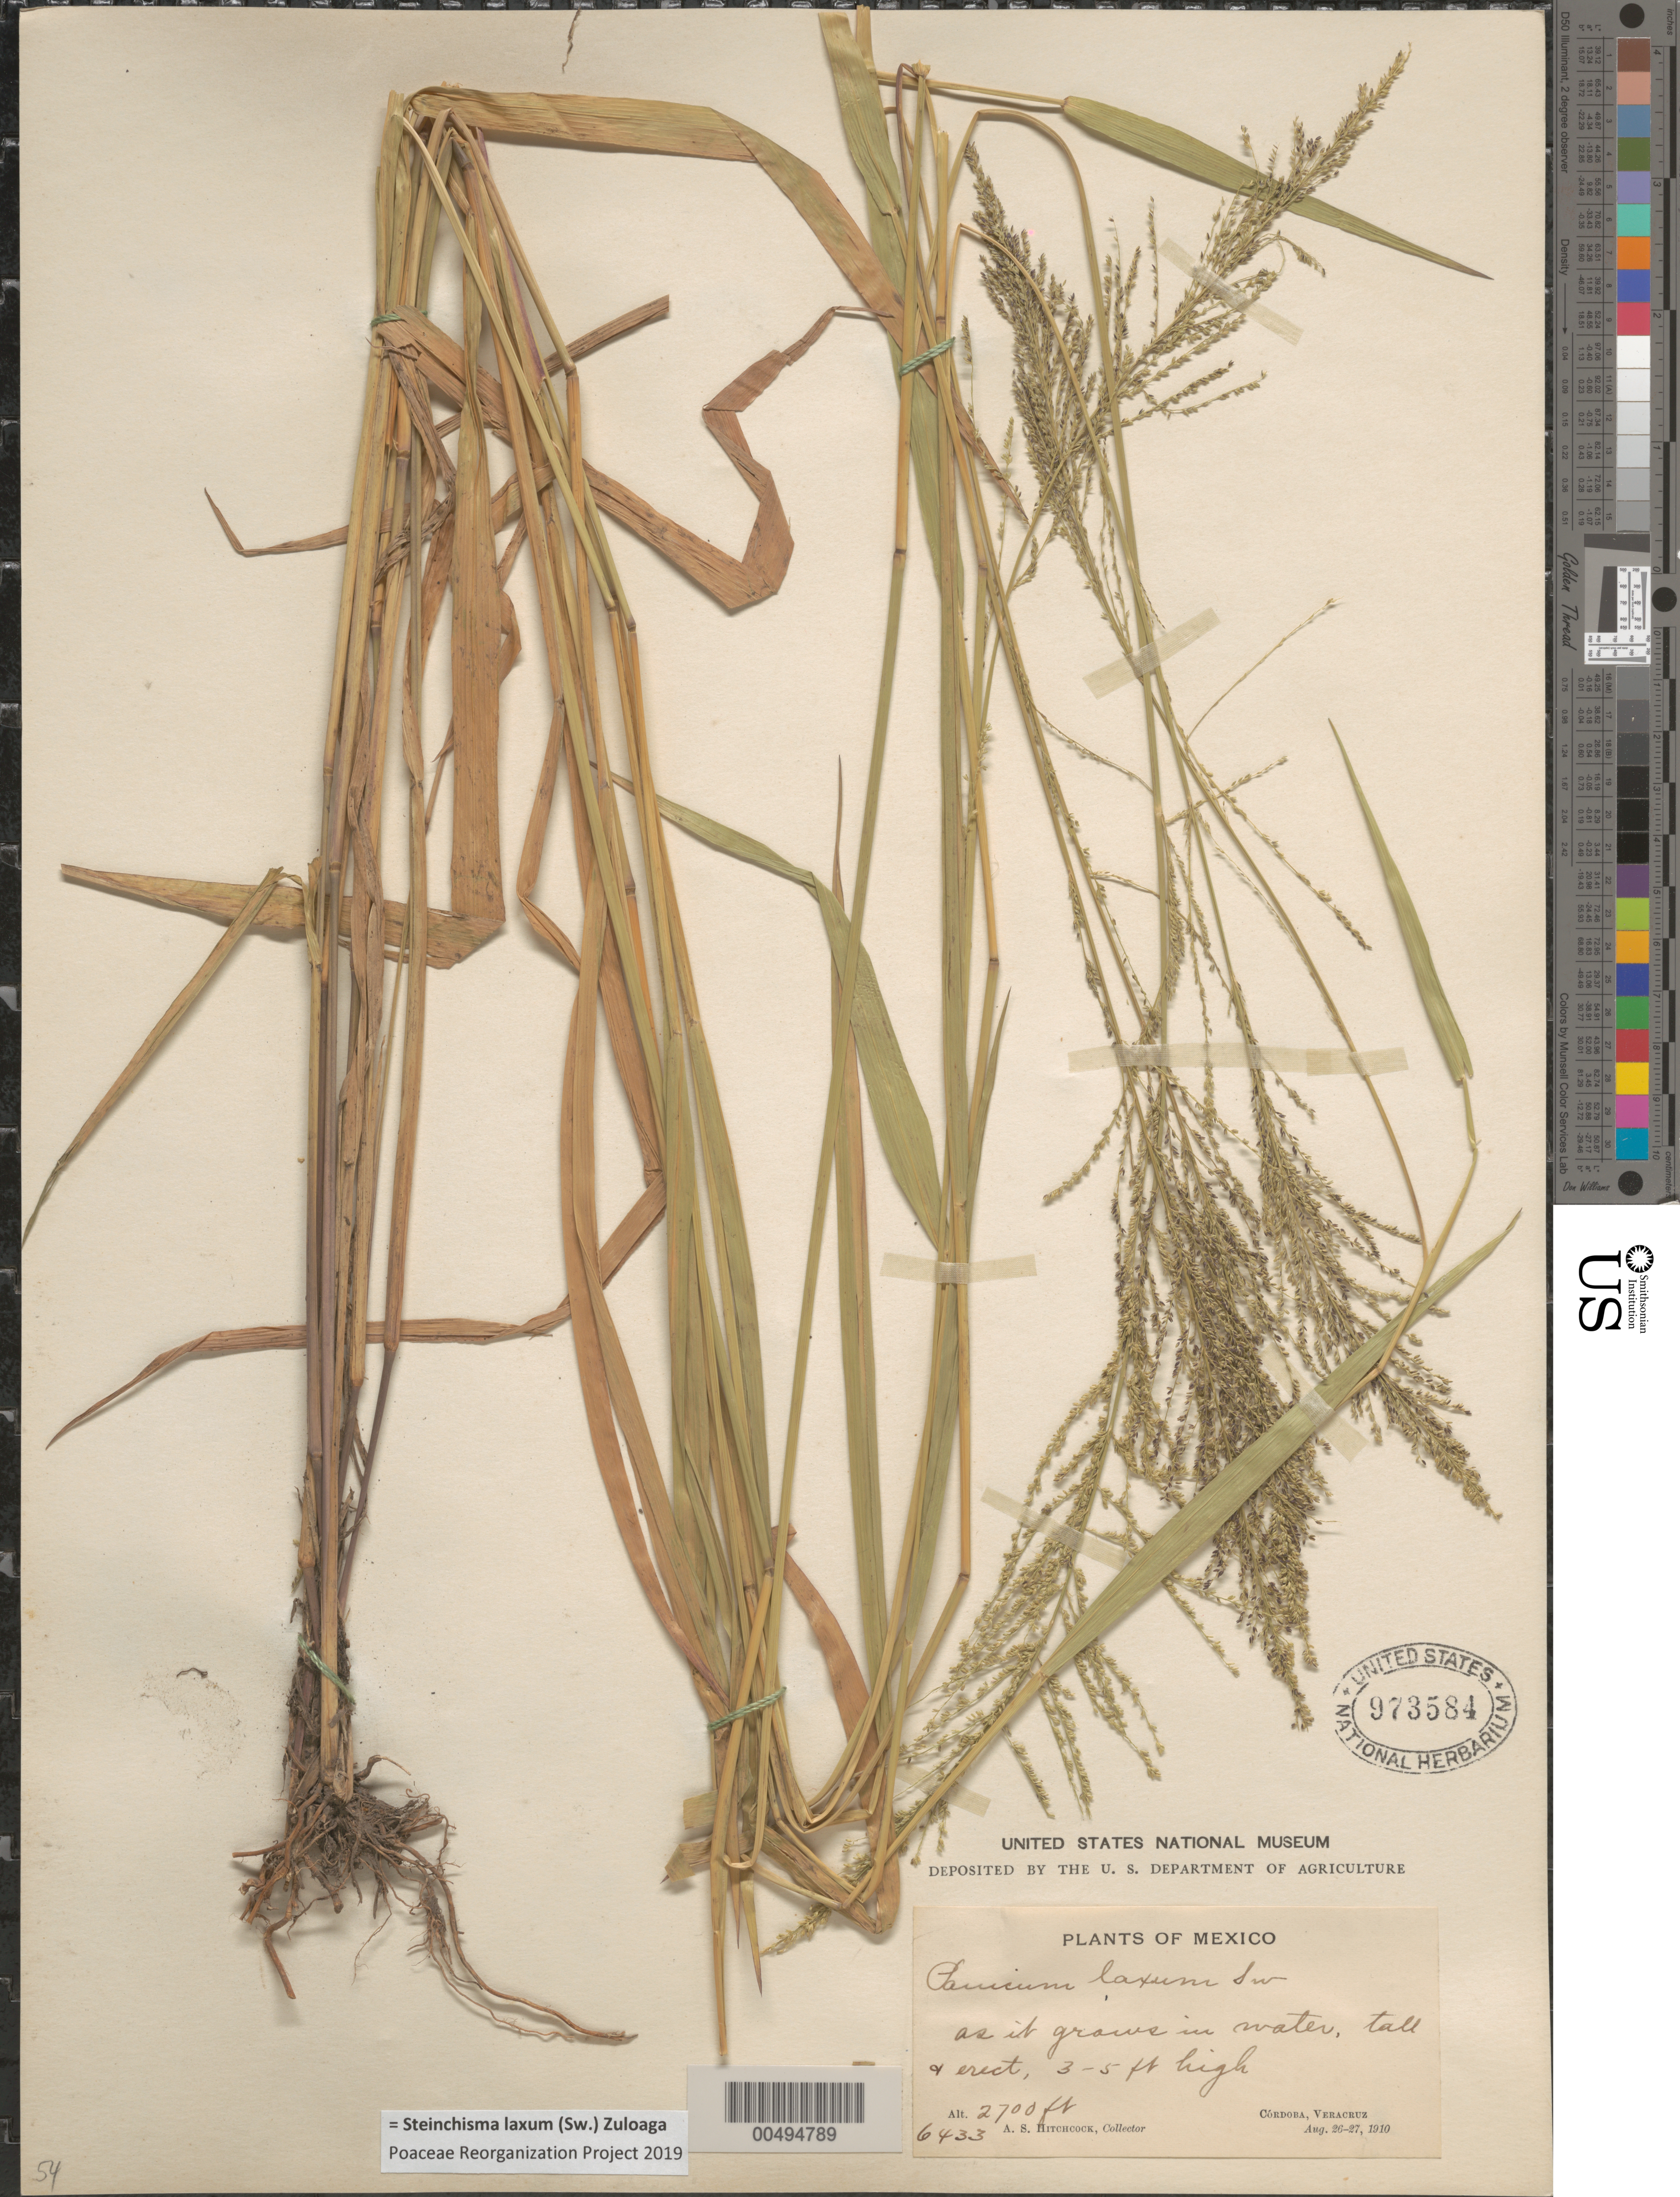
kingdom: Plantae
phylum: Tracheophyta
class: Liliopsida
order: Poales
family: Poaceae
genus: Panicum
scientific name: Panicum laxum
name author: Sw.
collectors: A. S. Hitchcock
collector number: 6433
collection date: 1910-08-26/1910-08-27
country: Mexico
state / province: Veracruz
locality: Cordoba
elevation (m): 823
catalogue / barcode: US 973584